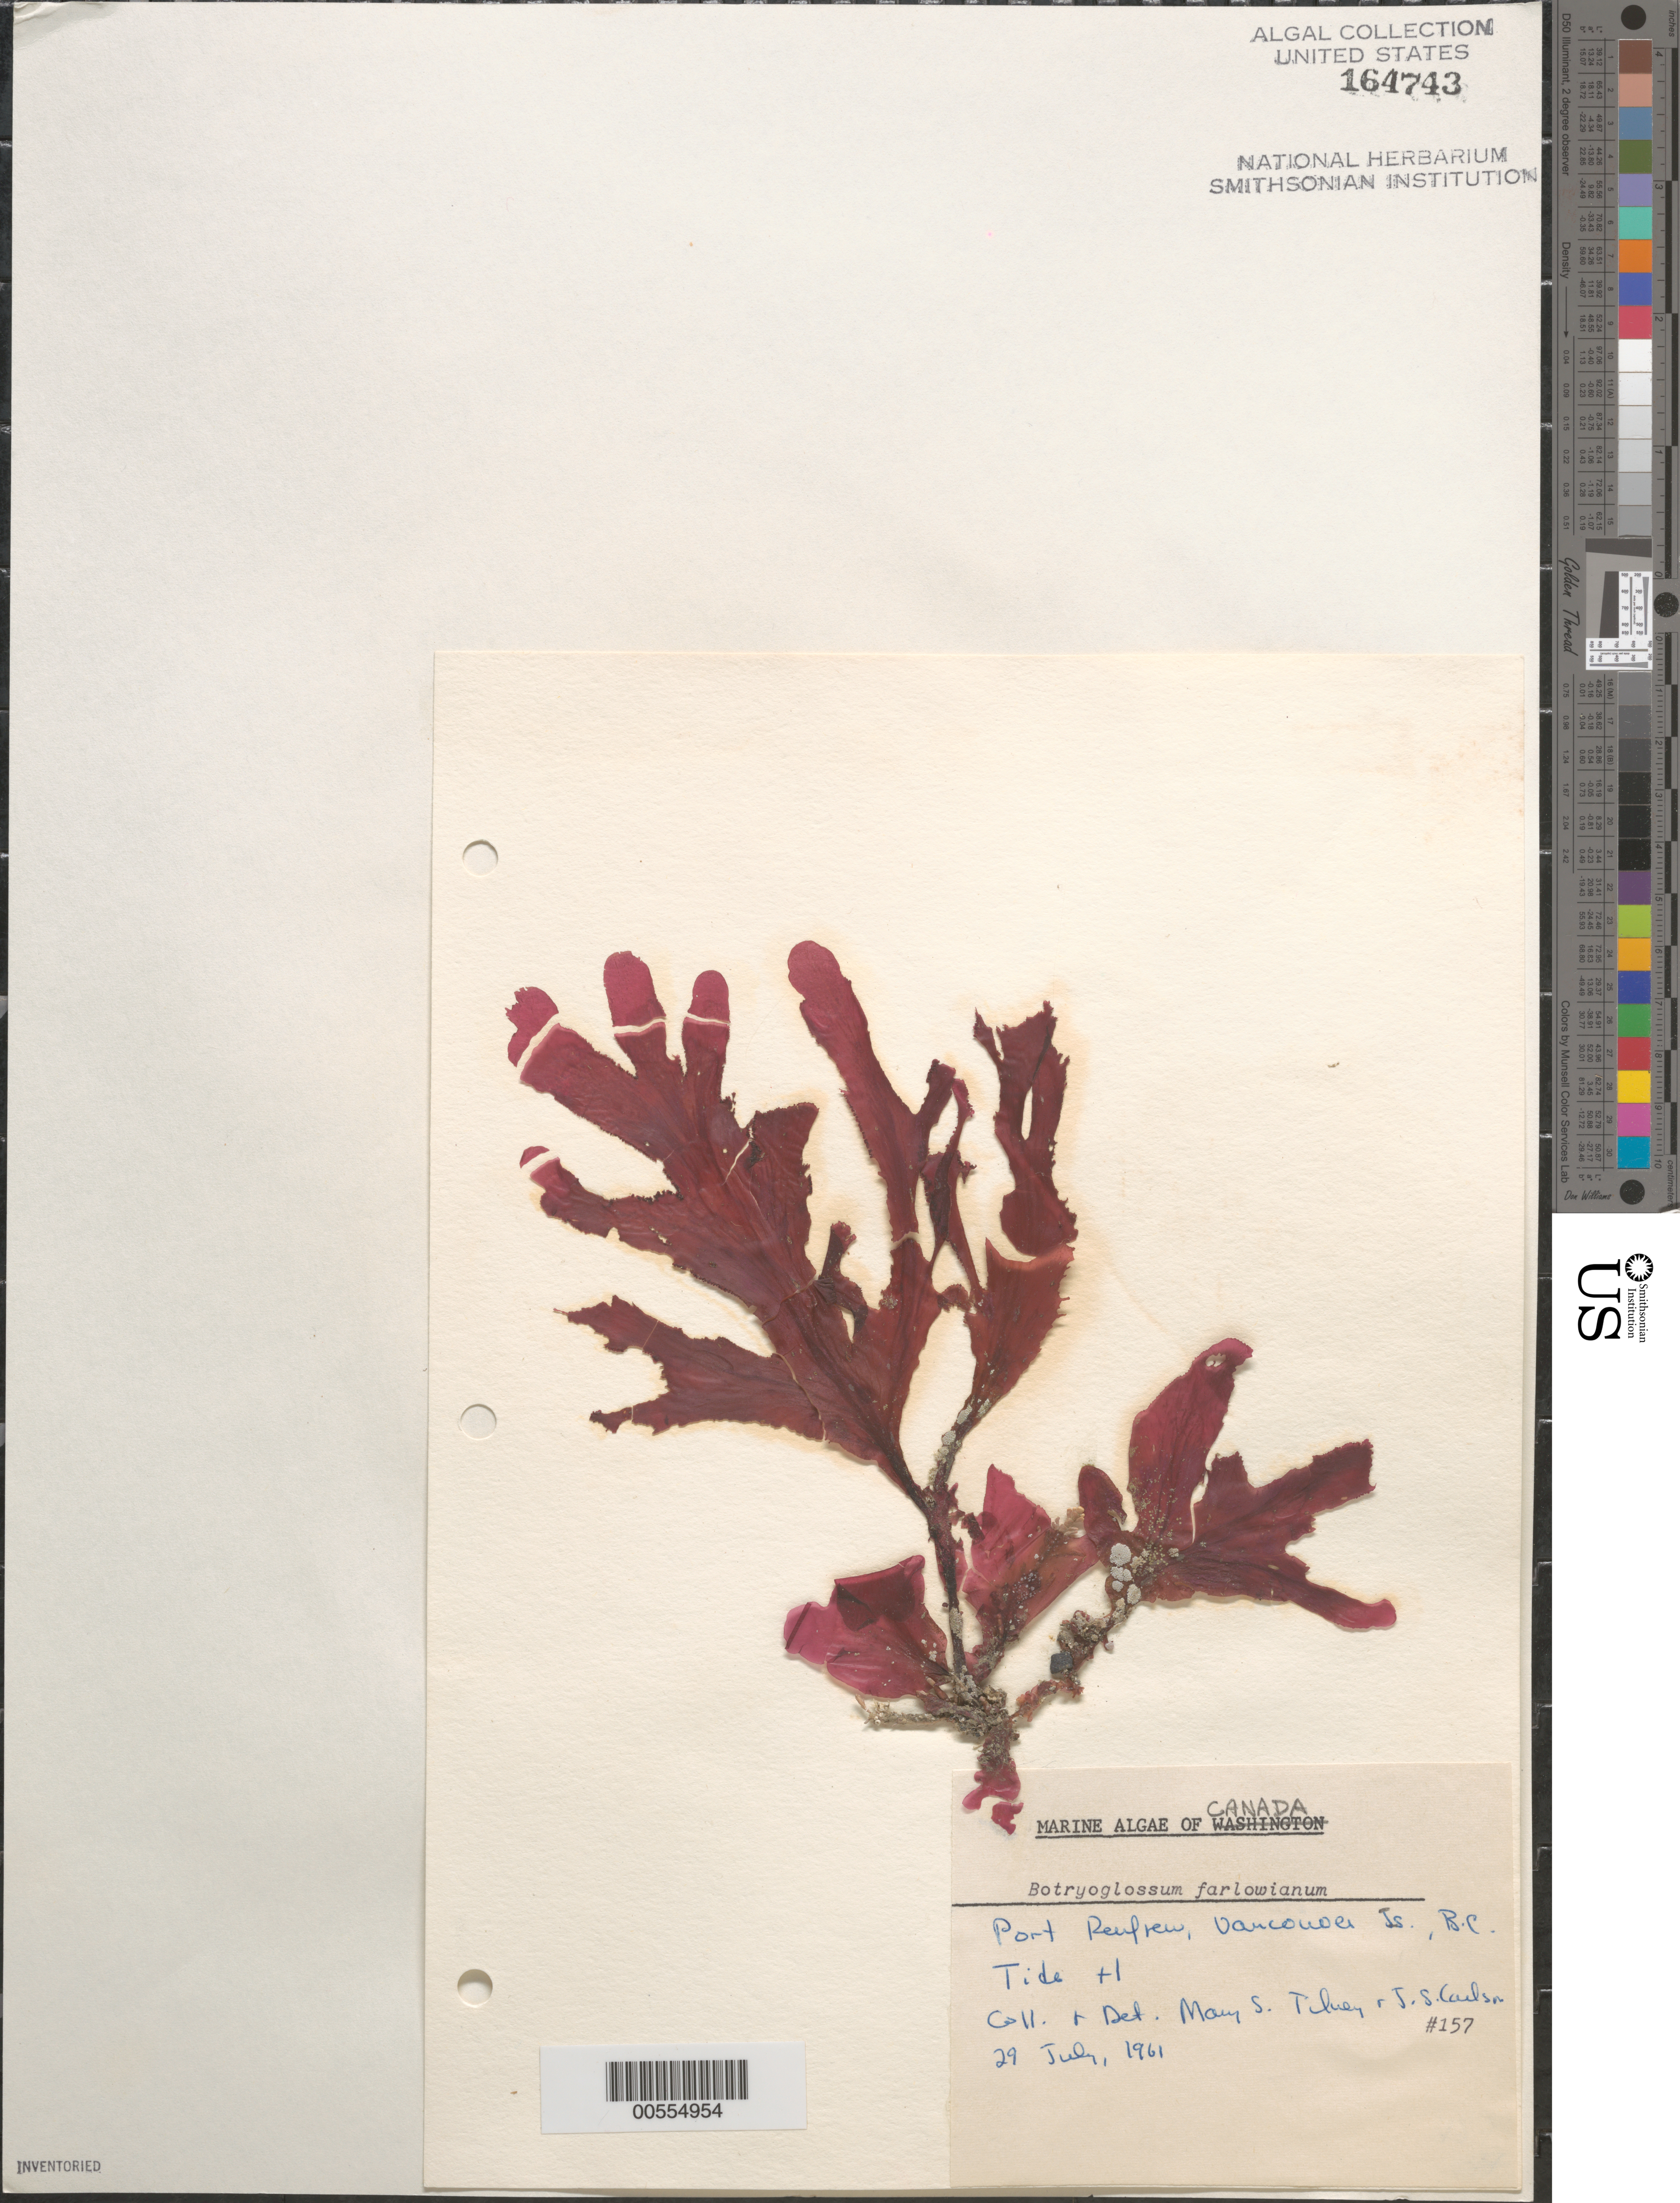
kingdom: Plantae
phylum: Rhodophyta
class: Florideophyceae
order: Ceramiales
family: Delesseriaceae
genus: Botryoglossum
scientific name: Botryoglossum farlowianum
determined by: Tilney, M. S.; Carlson, J. S.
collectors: M. Tilney & J. Carlson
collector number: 157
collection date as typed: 29 Jul 1961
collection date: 1961-07-29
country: Canada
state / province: British Columbia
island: Vancouver Island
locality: Port Renfrew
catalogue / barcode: US 164743